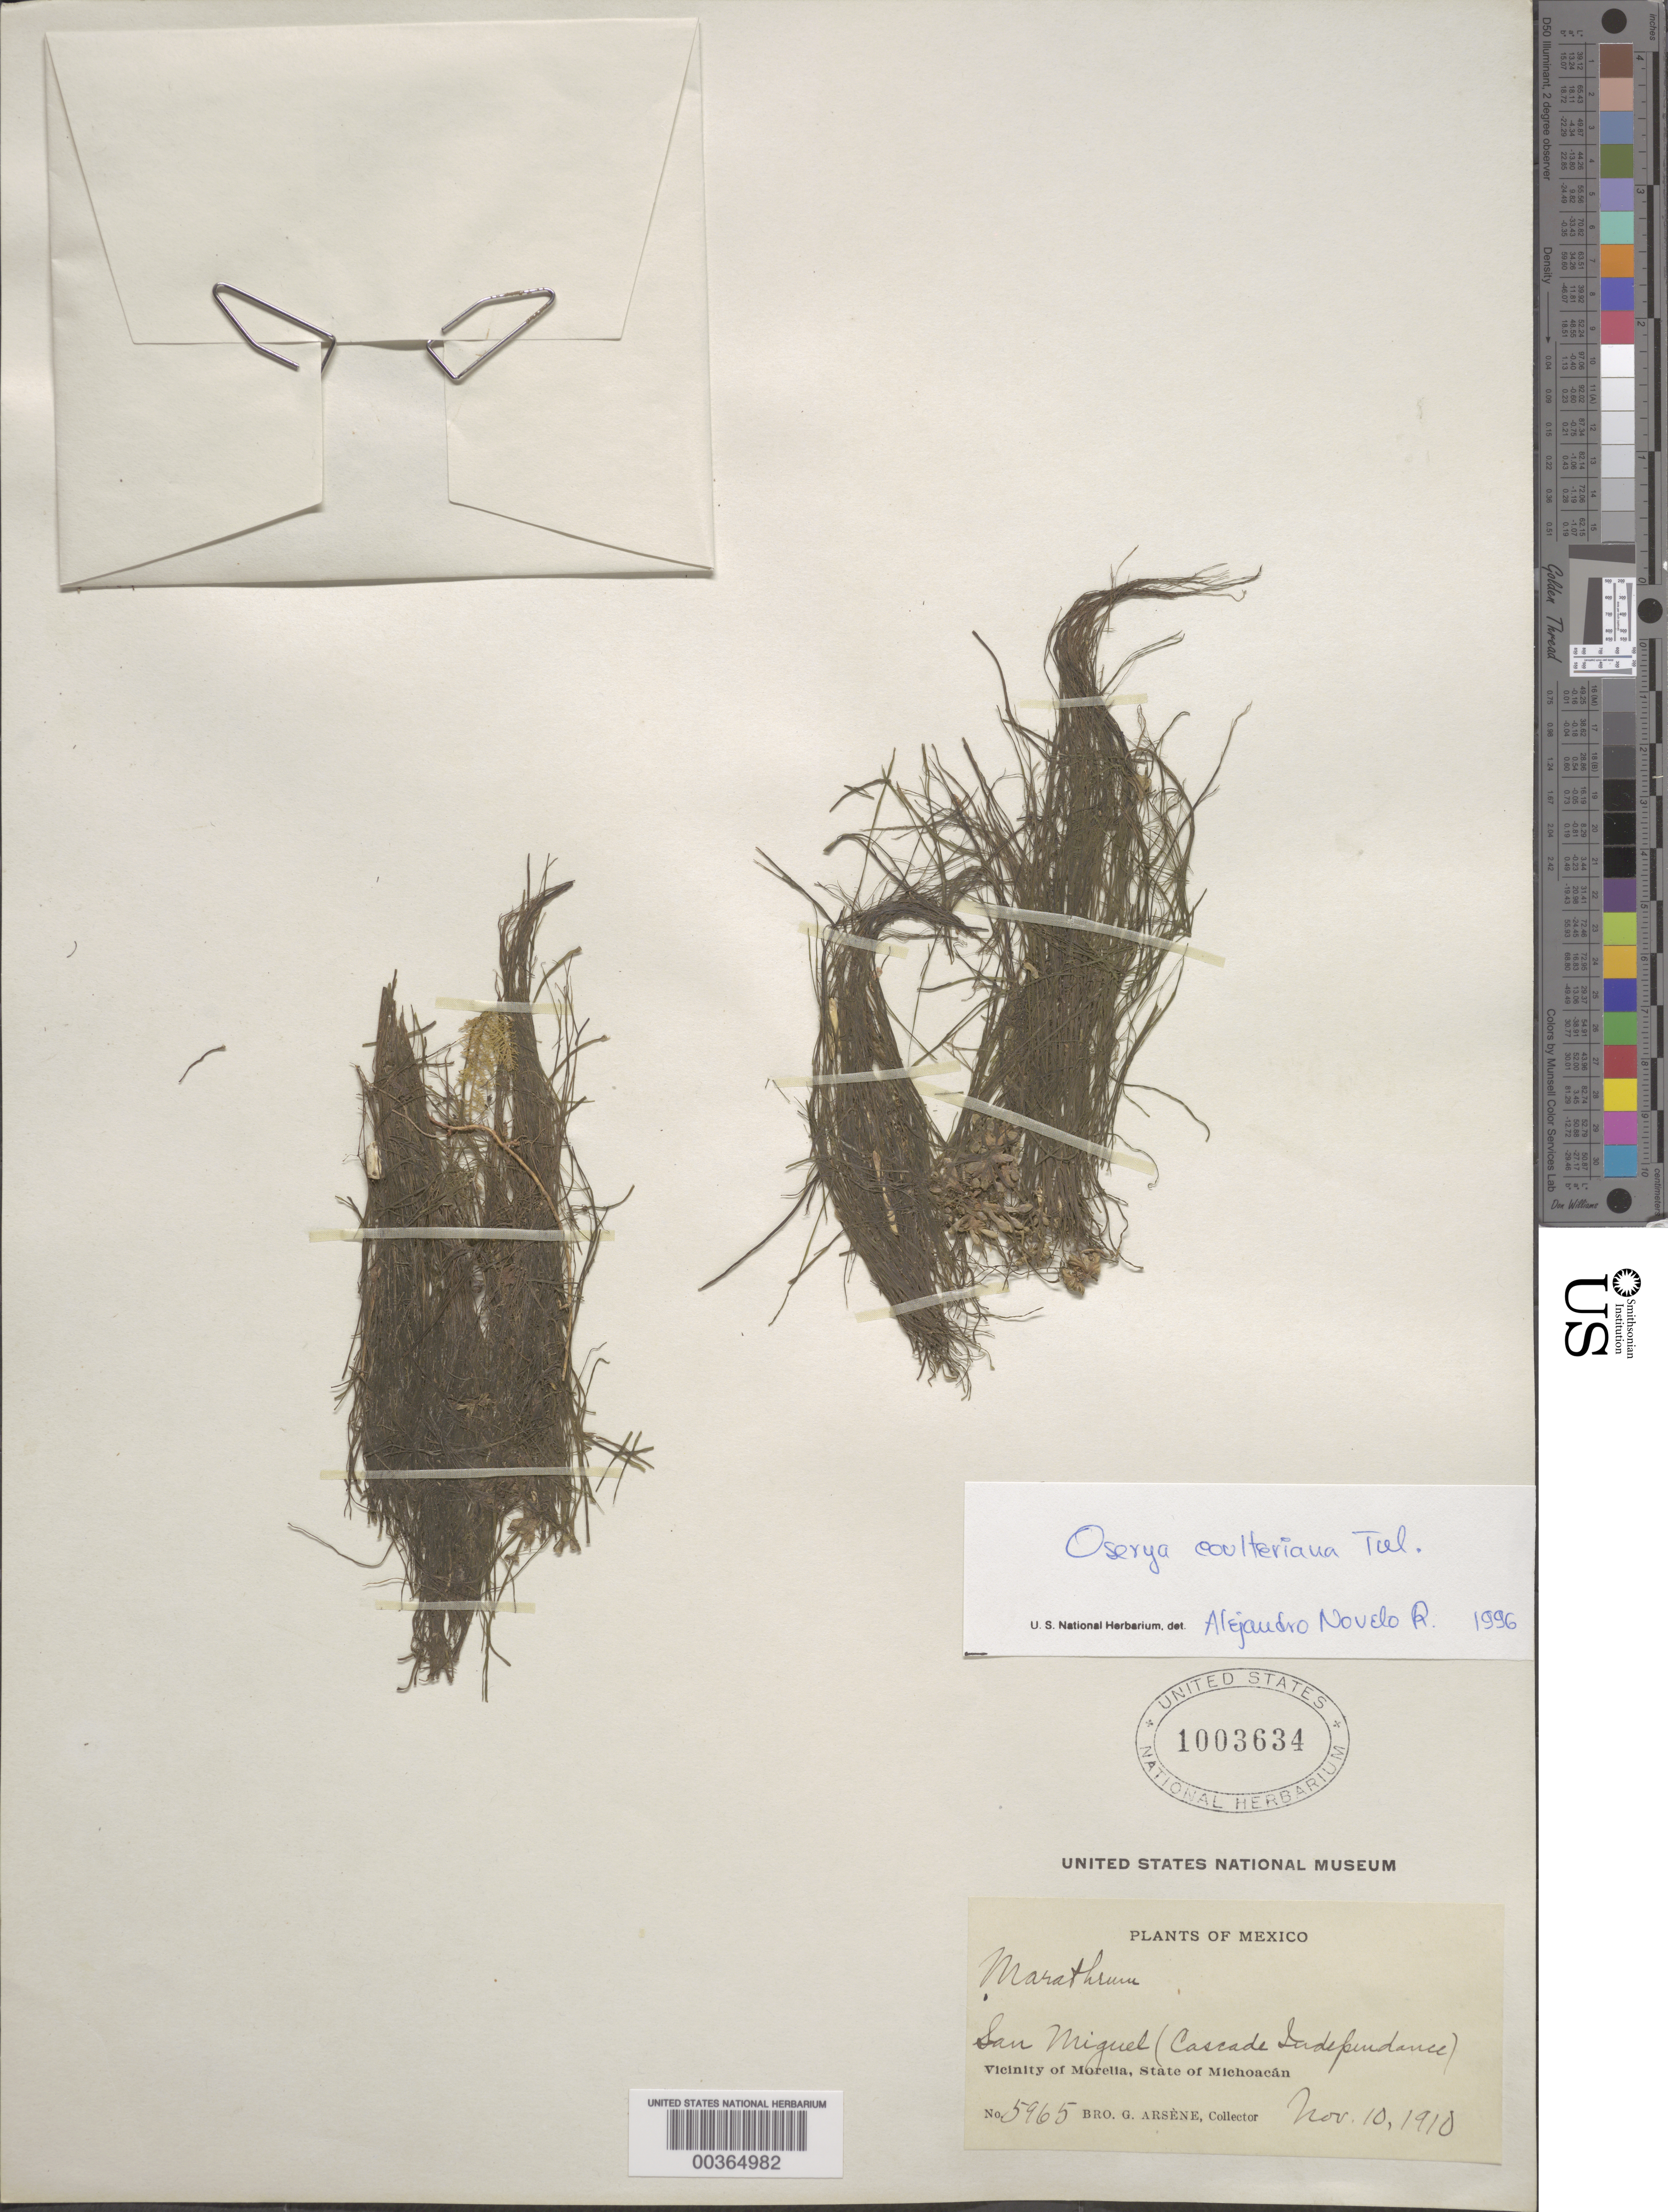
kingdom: Plantae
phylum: Tracheophyta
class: Magnoliopsida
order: Malpighiales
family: Podostemaceae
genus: Noveloa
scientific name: Noveloa coulteriana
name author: (Tul.) C.T. Philbrick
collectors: Bro. G. Arsène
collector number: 5965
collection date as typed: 10 Nov 1910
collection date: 1910-11-10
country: Mexico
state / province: Michoacán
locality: Vicinity of Morelia, San Miguel (cascade independence)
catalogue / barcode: US 1003634